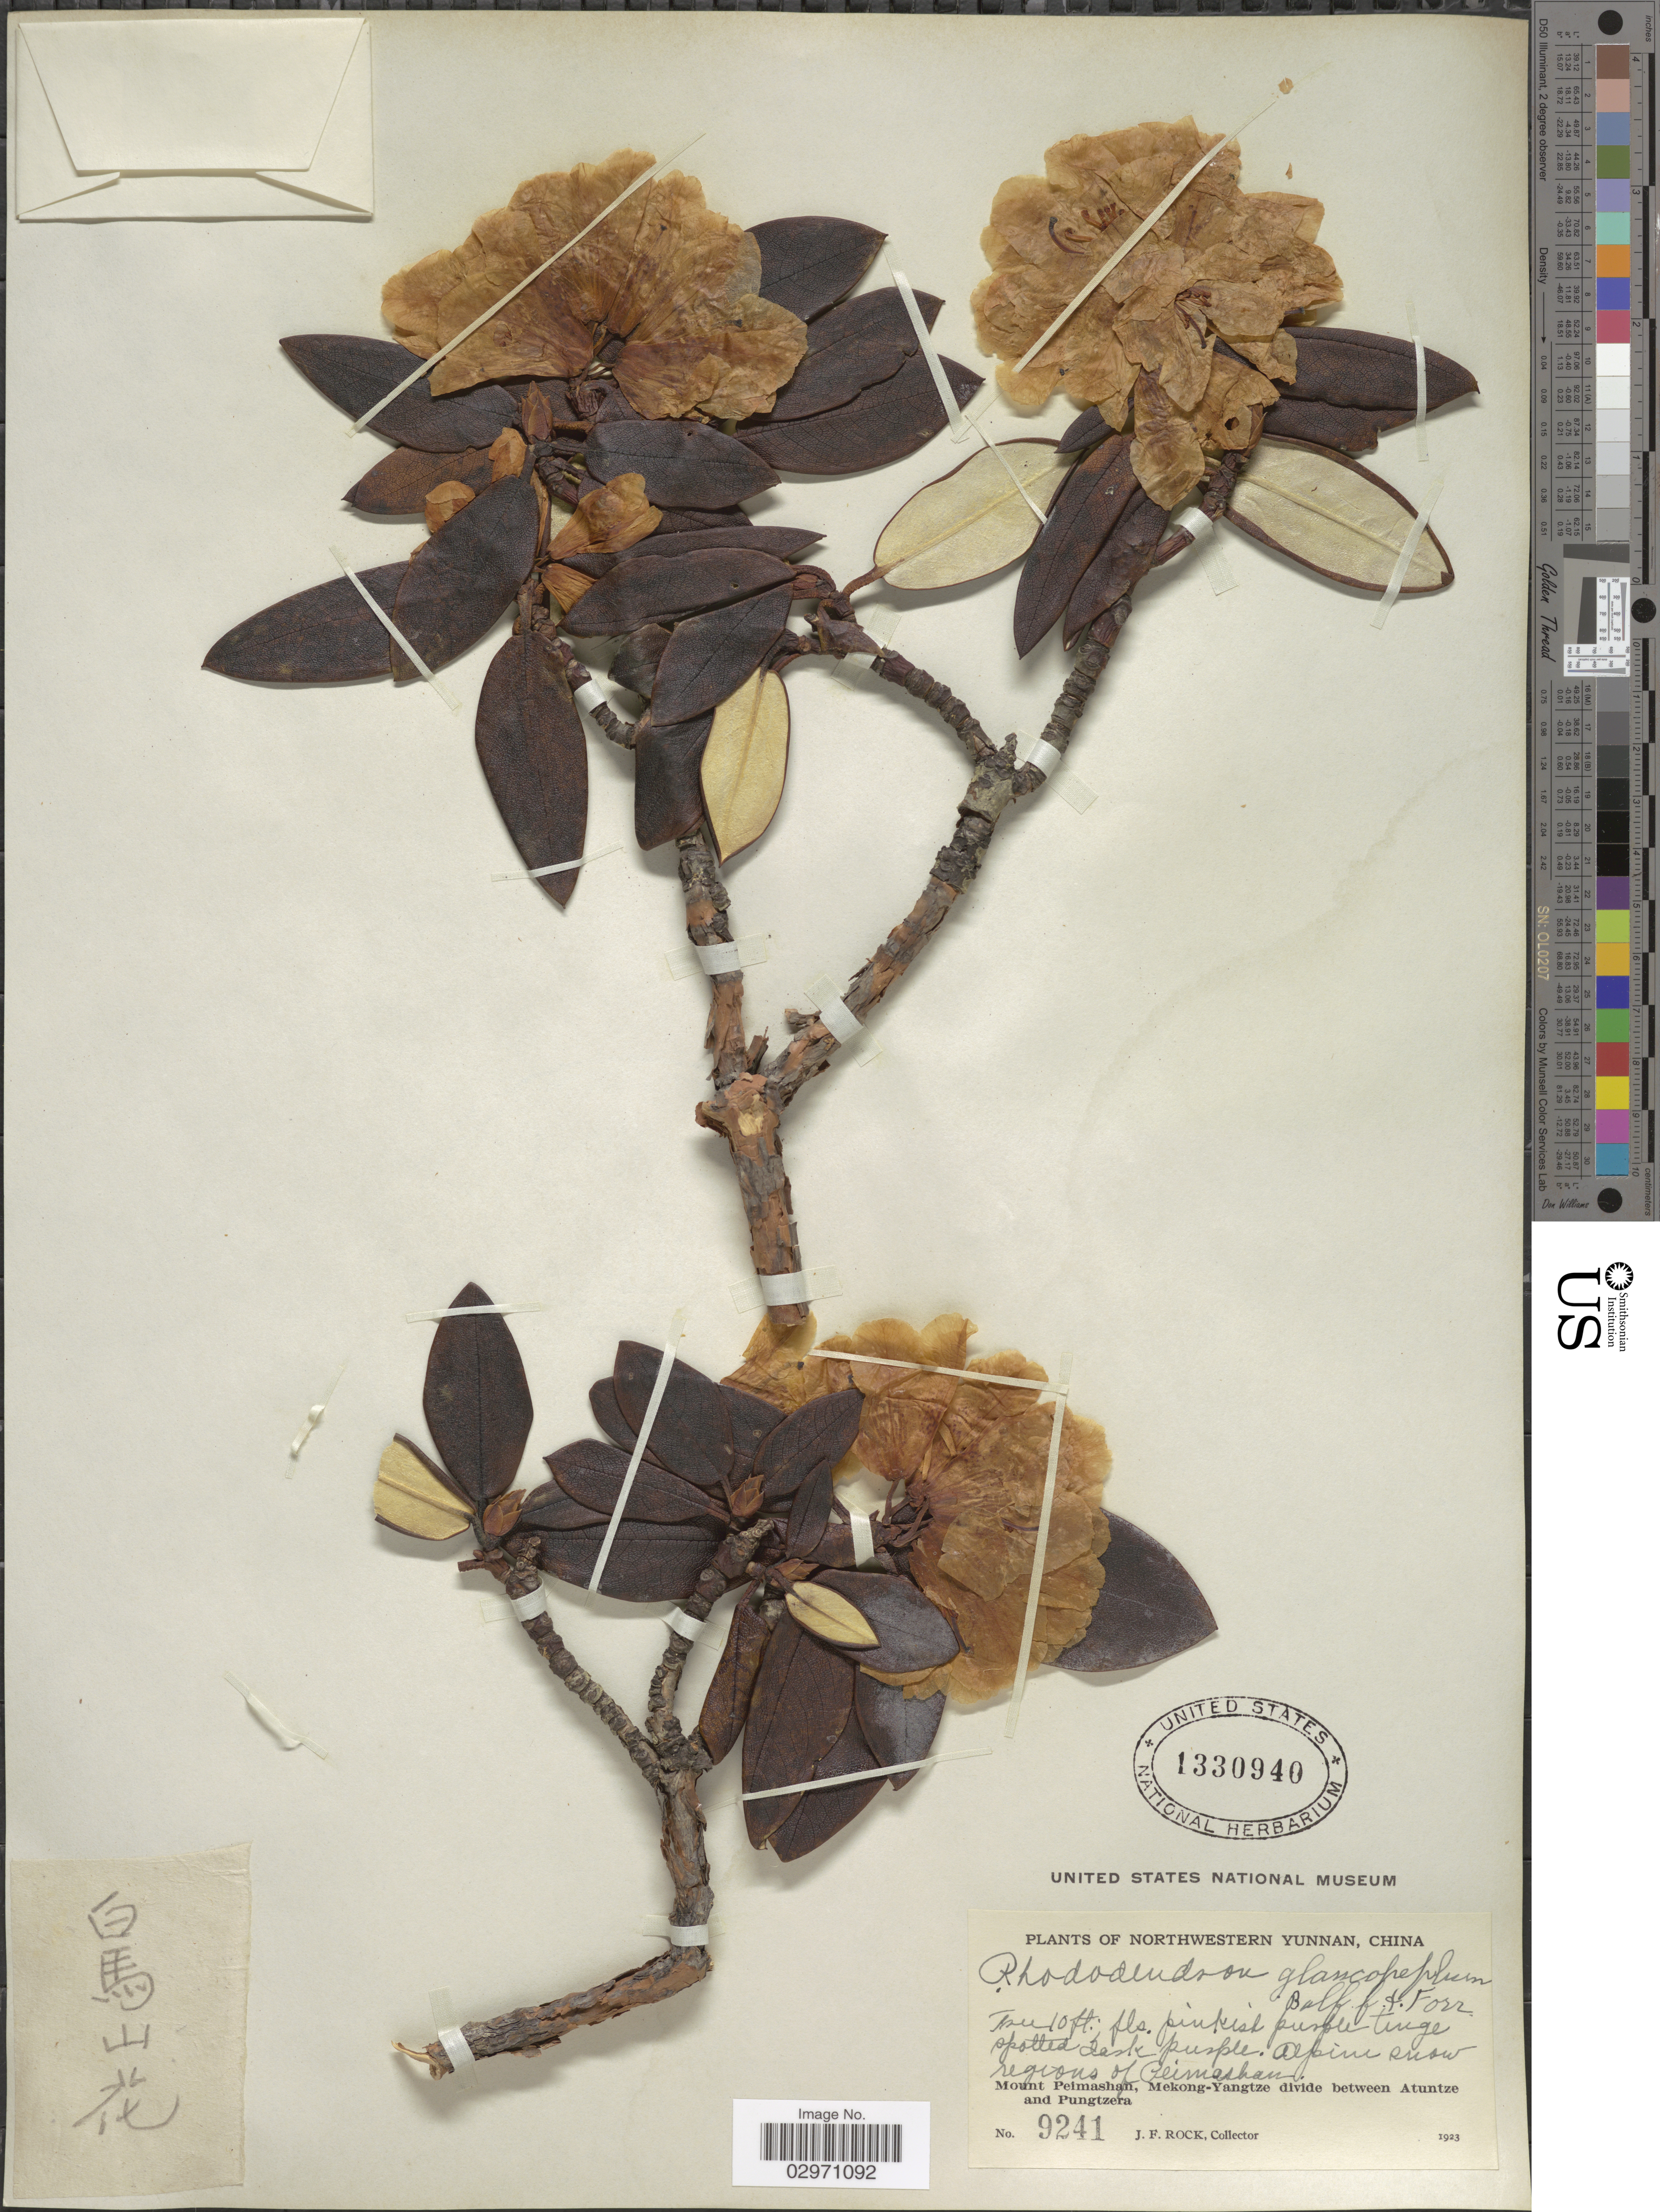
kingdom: Plantae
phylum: Tracheophyta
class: Magnoliopsida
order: Ericales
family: Ericaceae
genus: Rhododendron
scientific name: Rhododendron glaucopeplum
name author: Balf. f. & Forrest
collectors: J. Rock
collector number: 9241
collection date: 1923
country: China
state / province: Yunnan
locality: Northwestern Yunnan. Alpine snow regions of Peimashan. Mount Peimashan, Mekong-Yangtze divide between Atuntze and Pungtzera.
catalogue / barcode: US 1330940